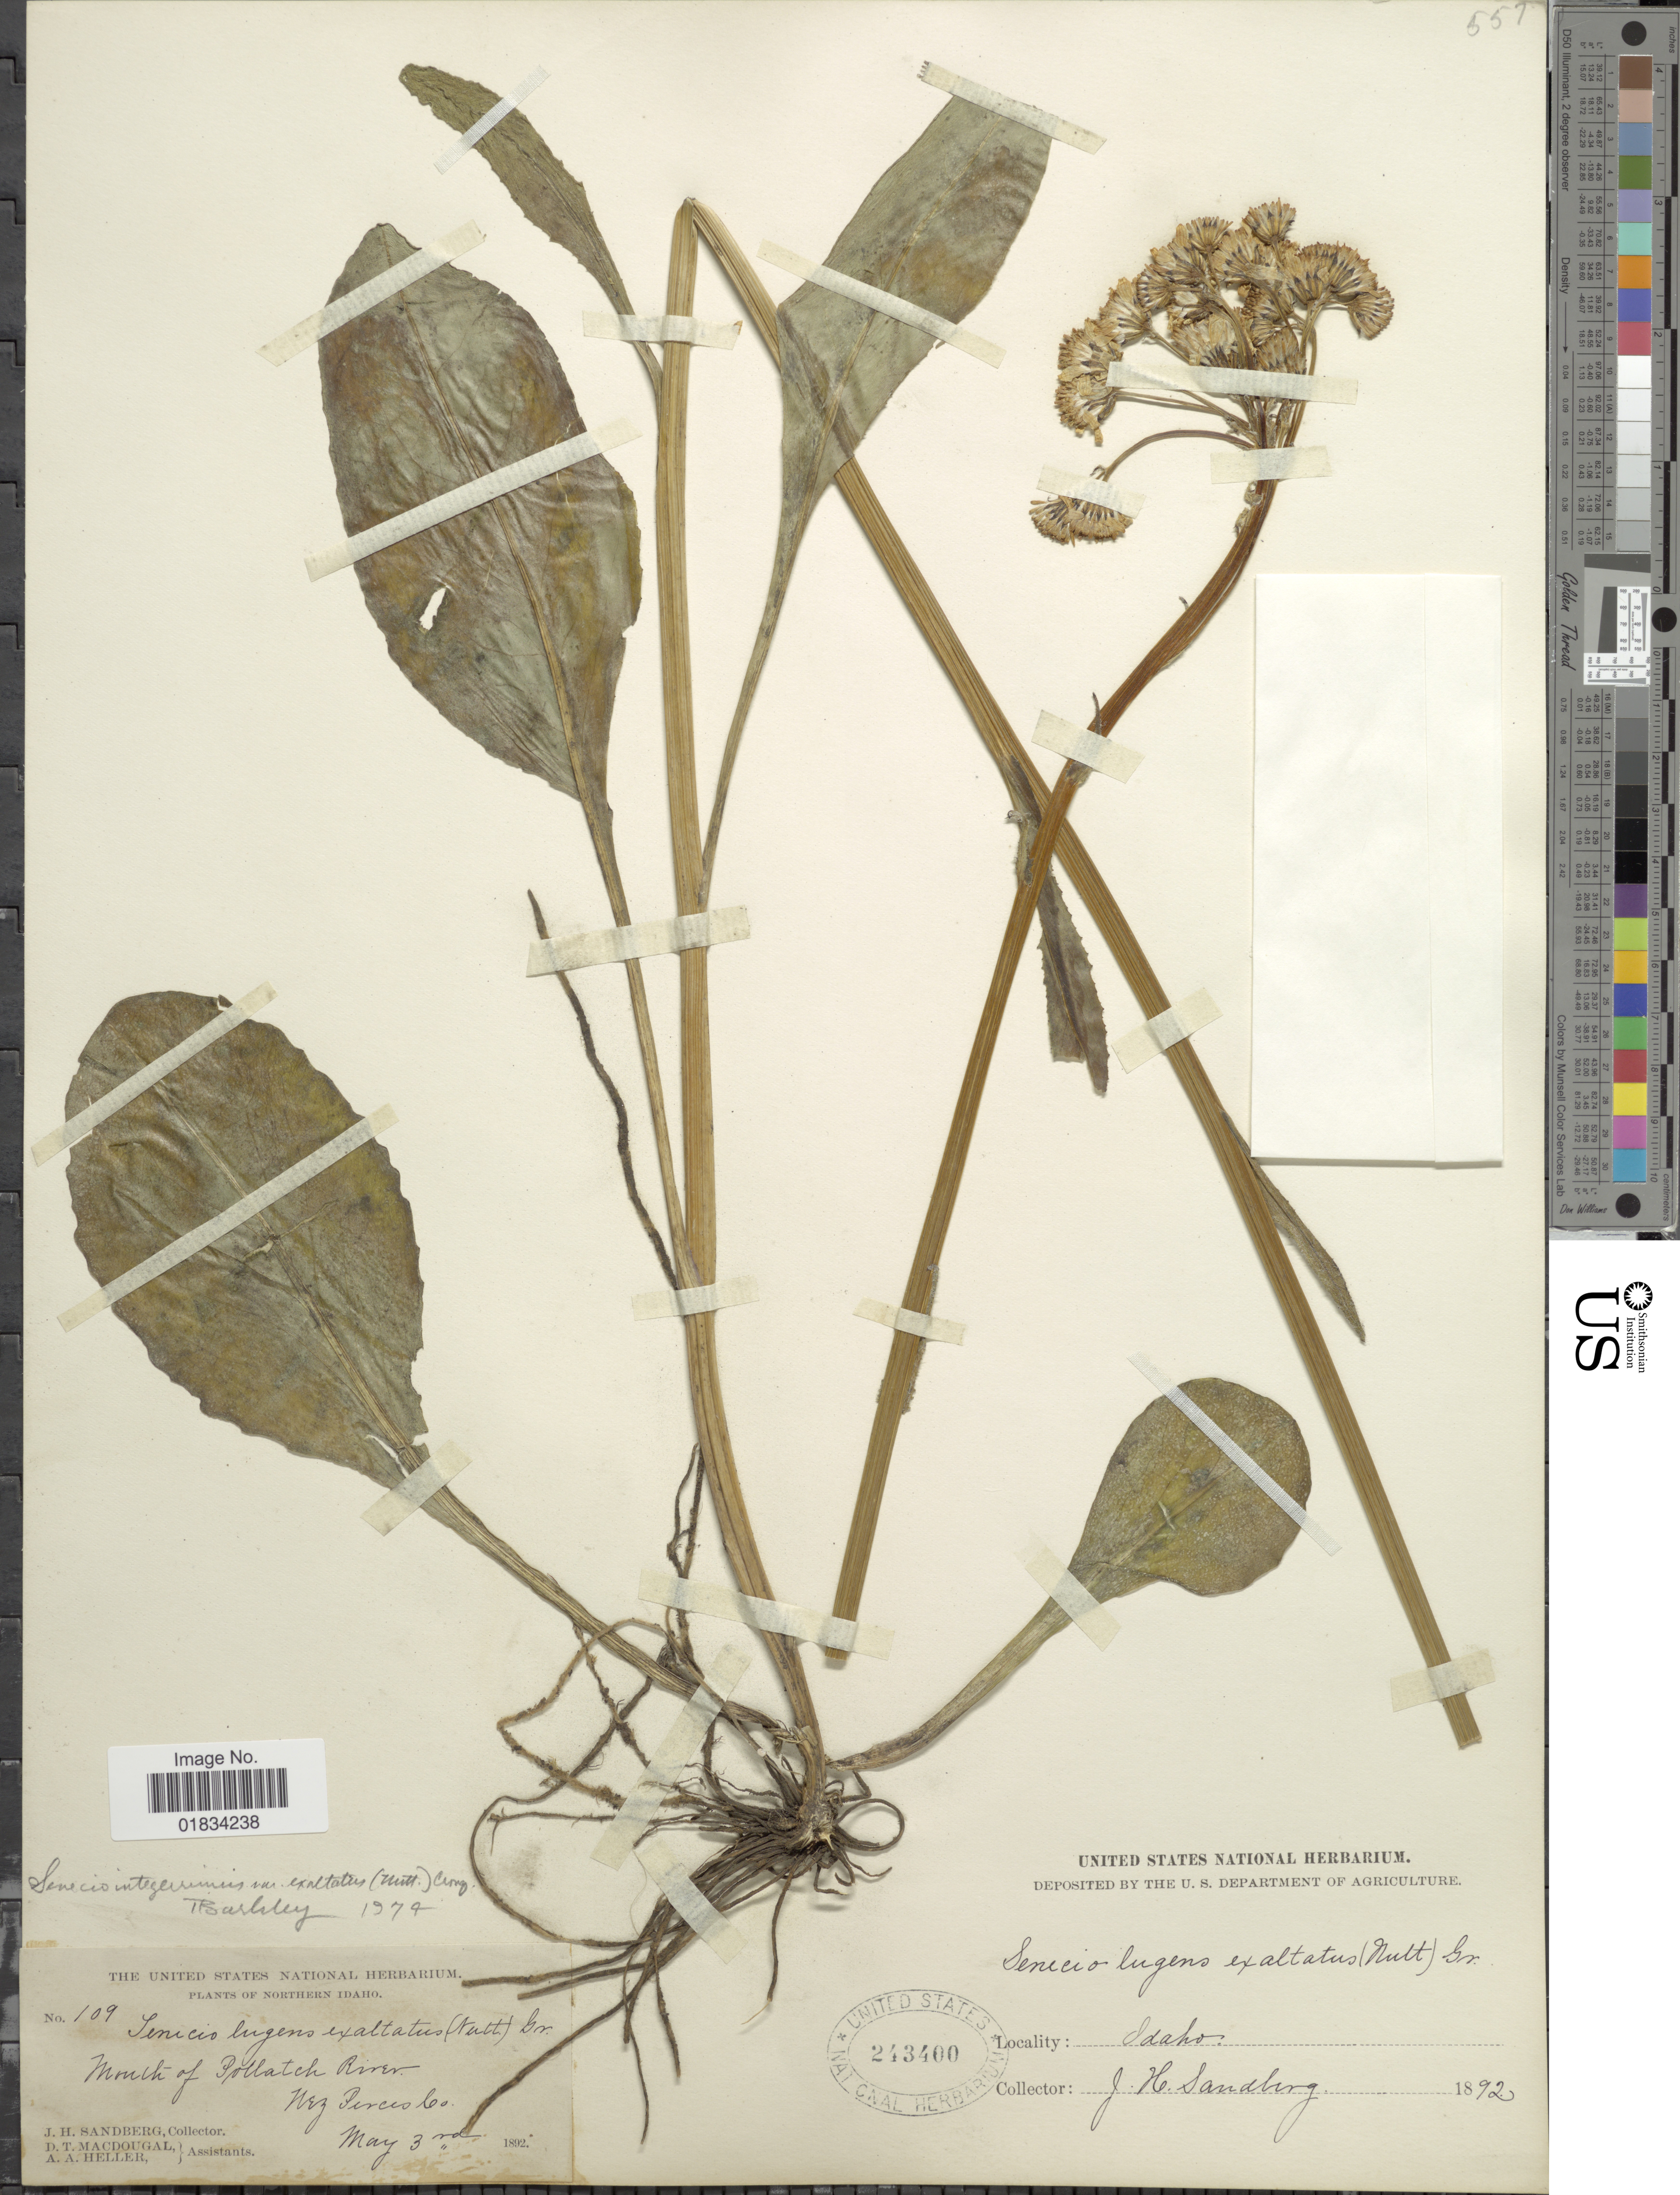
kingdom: Plantae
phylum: Tracheophyta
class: Magnoliopsida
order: Asterales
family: Asteraceae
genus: Senecio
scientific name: Senecio integerrimus var. exaltatus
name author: (Nutt.) Cronq.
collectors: J. H. Sandberg, D. T. MacDougal & A. A. Heller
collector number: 109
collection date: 1892-05-03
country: United States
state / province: Idaho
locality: Mouth of Pollatch River, Nez Perces Co.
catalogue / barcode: US 243400